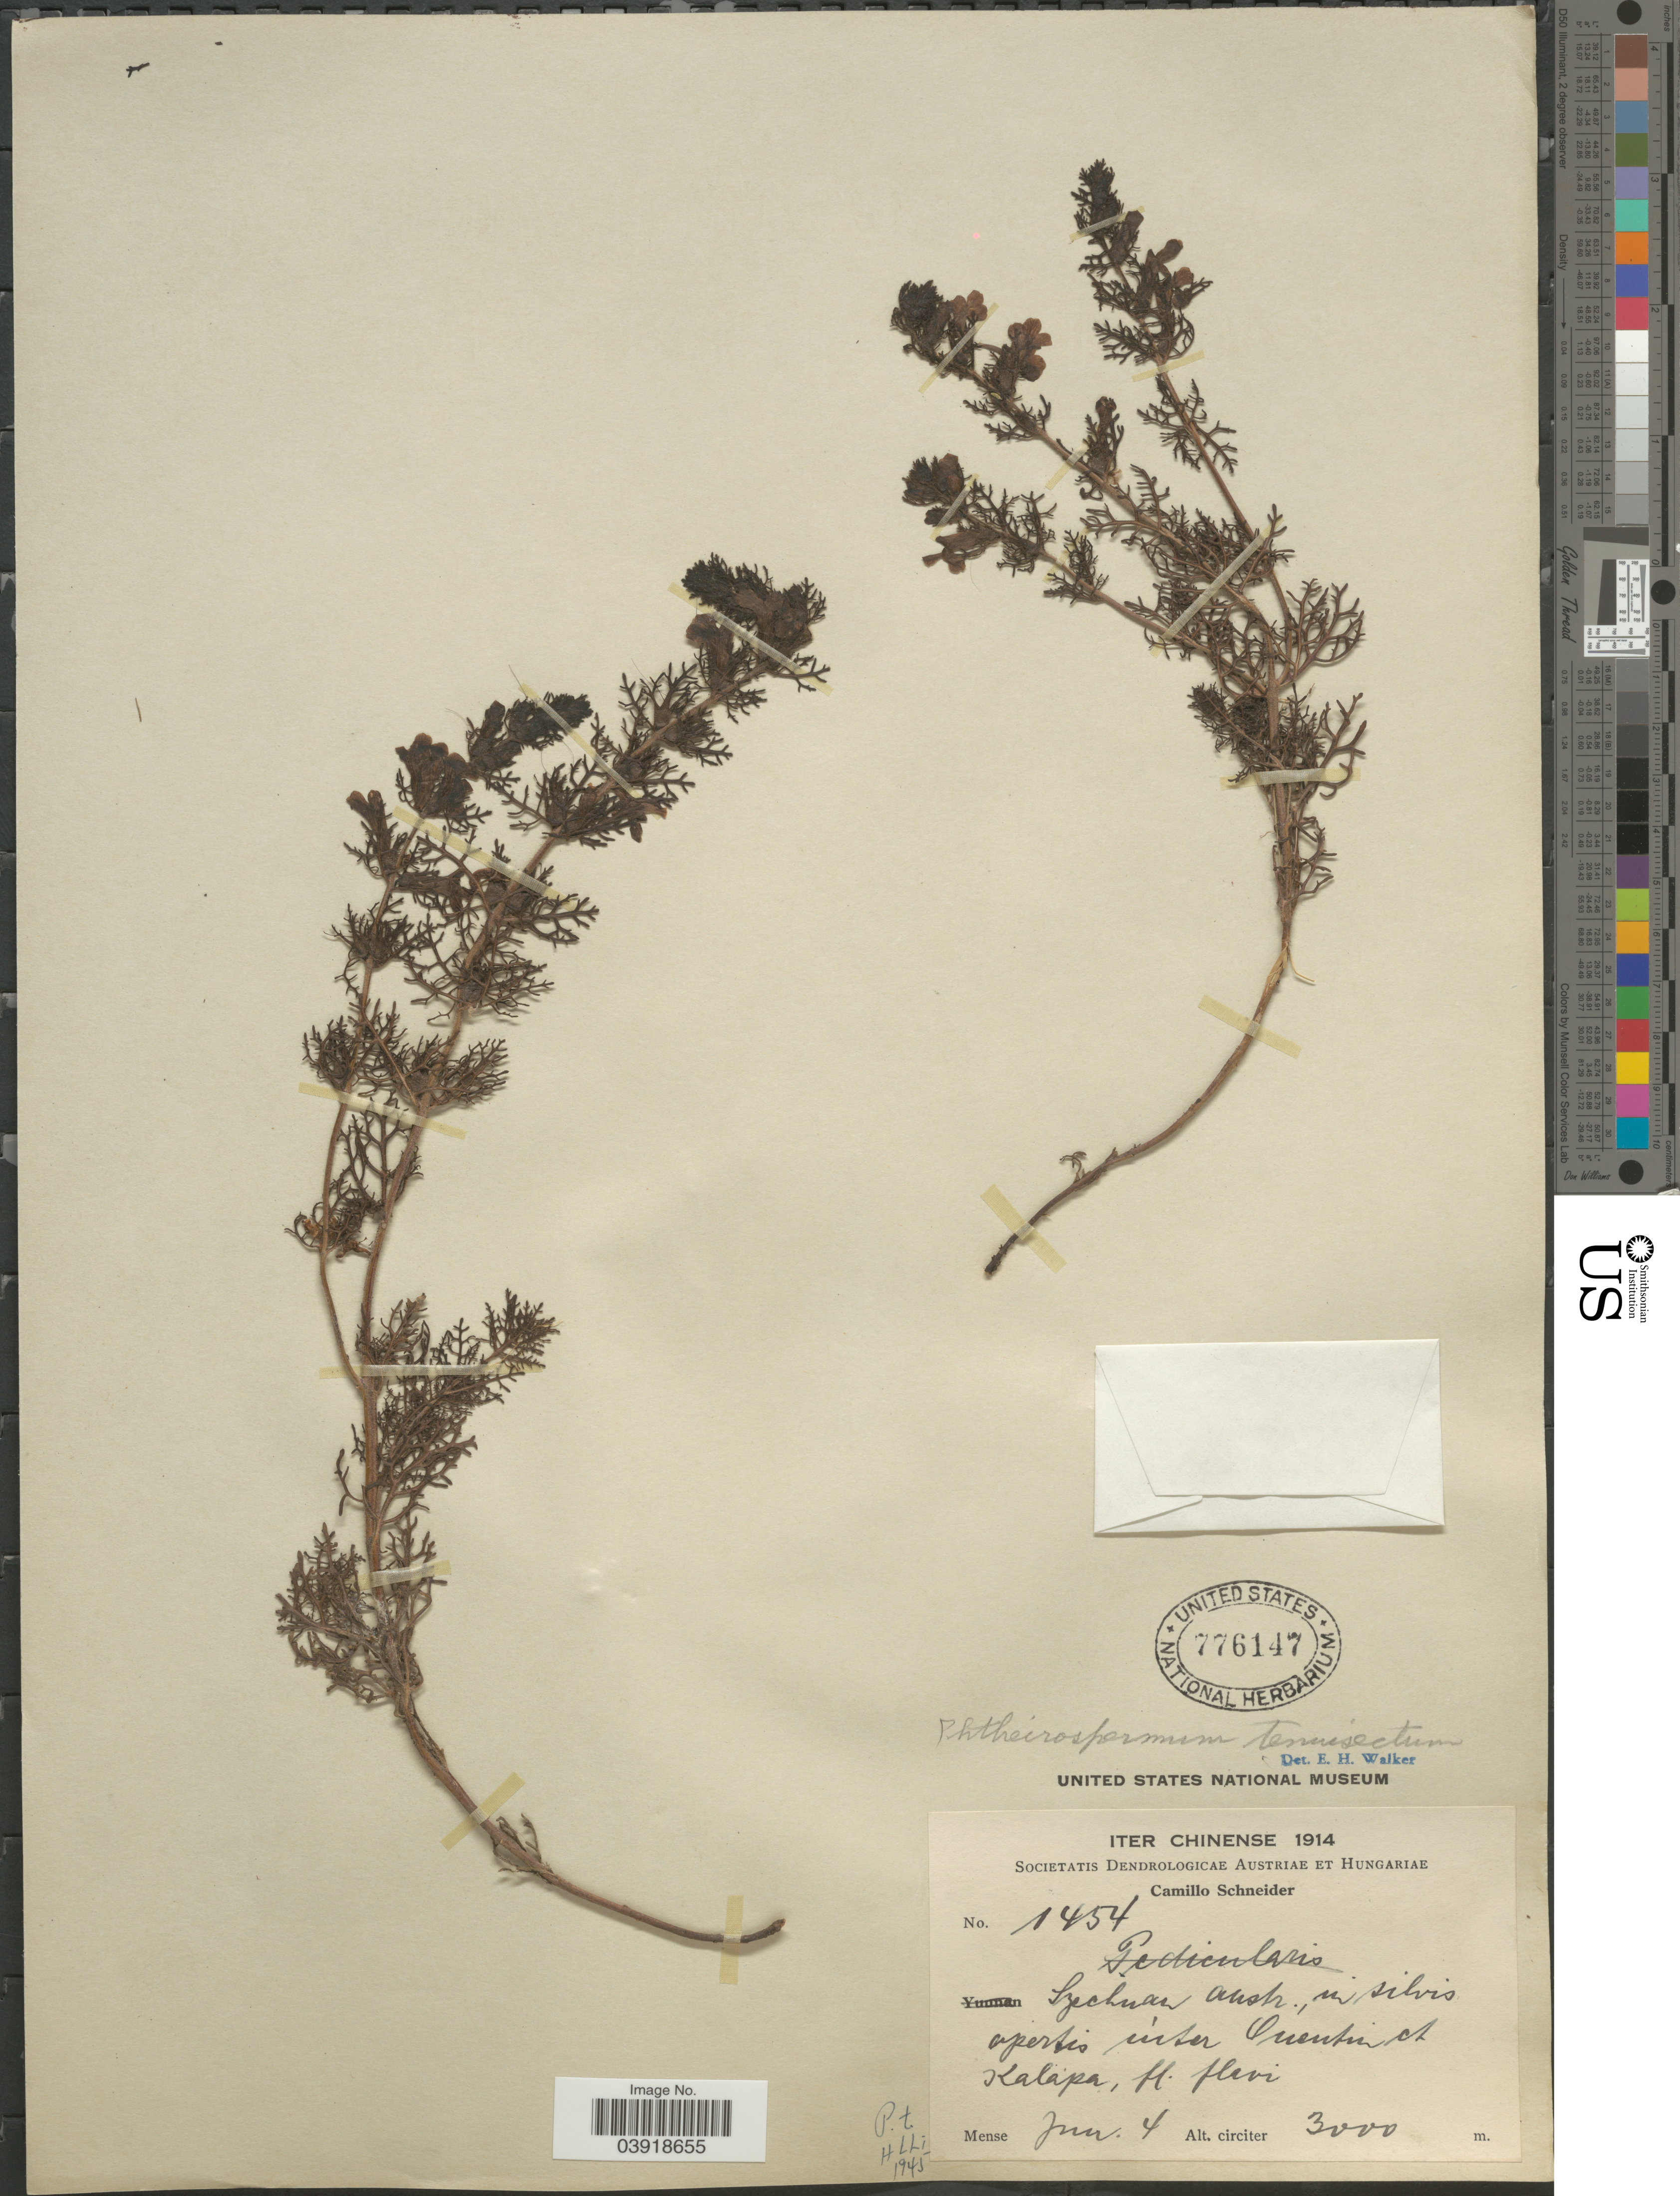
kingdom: Plantae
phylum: Tracheophyta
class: Magnoliopsida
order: Lamiales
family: Orobanchaceae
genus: Phtheirospermum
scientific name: Phtheirospermum tenuisectum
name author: Franch. & Bureau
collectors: C. K. Schneider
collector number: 1454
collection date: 1914-06-04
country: China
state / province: Sichuan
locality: Szechuan, austr., in silvis apertis inter Quentin at Kalapa.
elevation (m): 3000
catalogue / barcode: US 776147